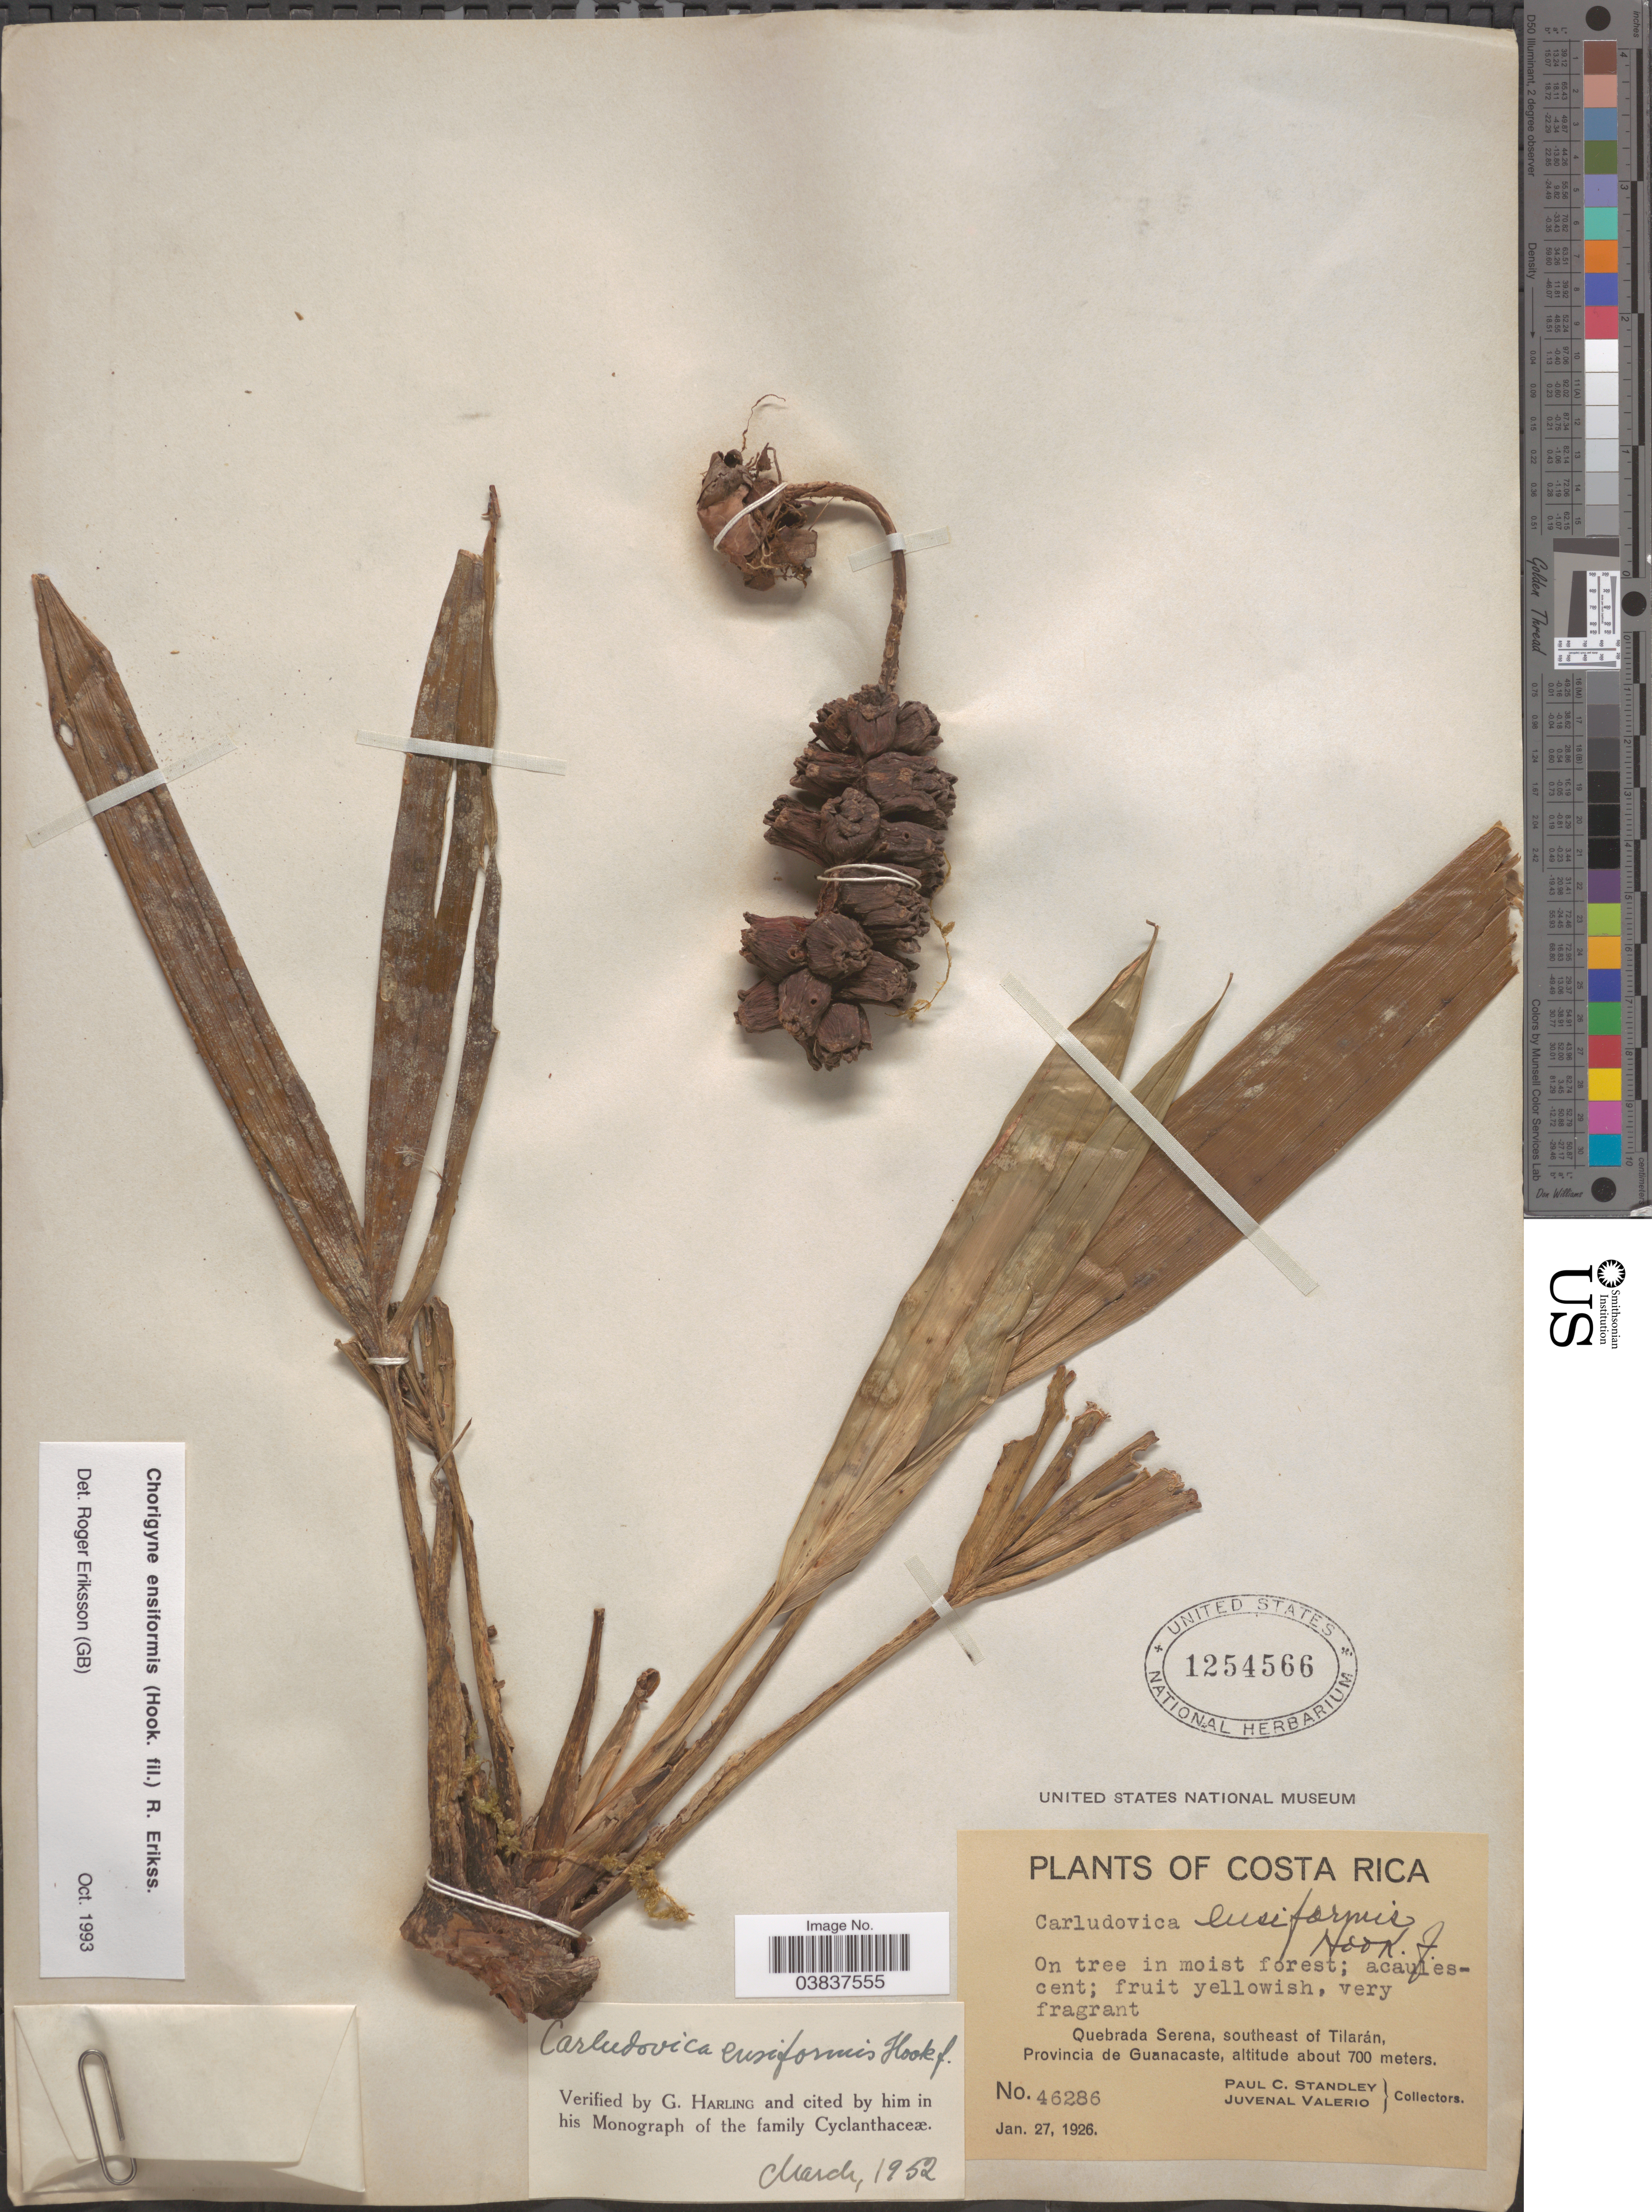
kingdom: Plantae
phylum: Tracheophyta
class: Liliopsida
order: Pandanales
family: Cyclanthaceae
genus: Chorigyne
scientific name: Chorigyne ensiformis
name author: (Hook. f.) R. Erikss.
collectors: P. C. Standley & J. Valerio R.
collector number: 46286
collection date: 1926-01-27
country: Costa Rica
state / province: Guanacaste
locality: Quebrada Serena, southeast of Tilarán.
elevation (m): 700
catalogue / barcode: US 1254566